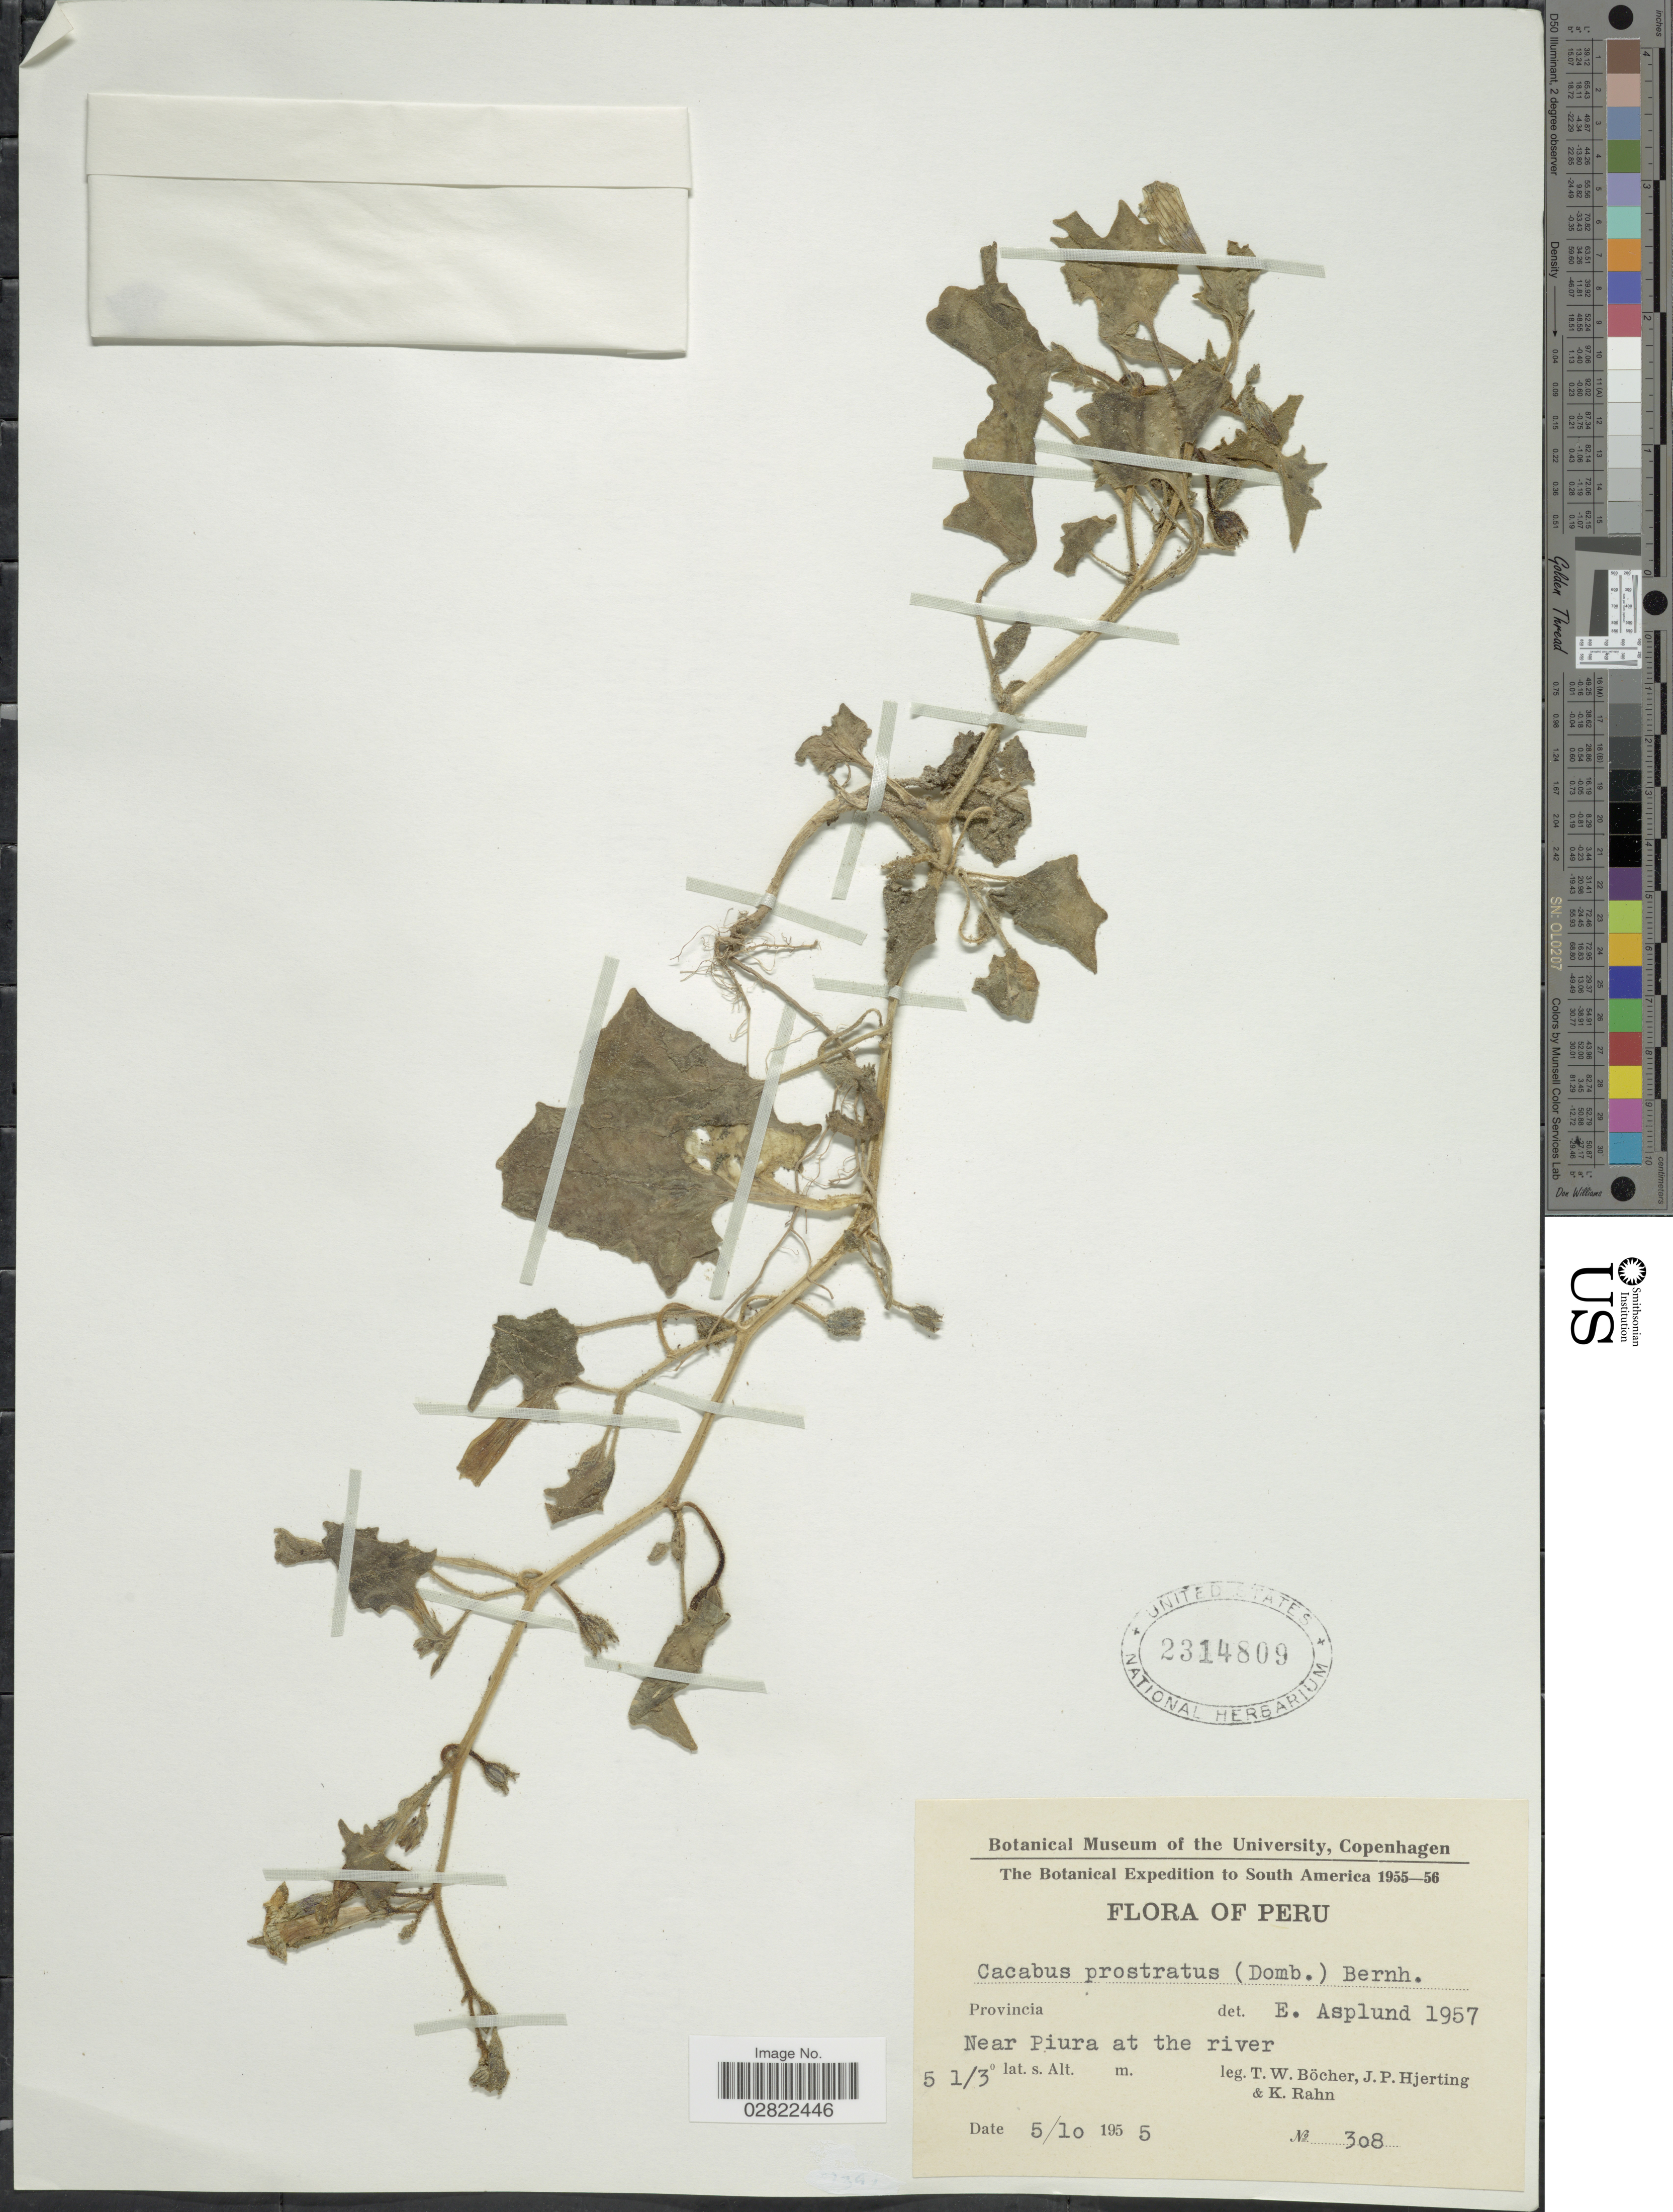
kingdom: Plantae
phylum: Tracheophyta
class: Magnoliopsida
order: Solanales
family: Solanaceae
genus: Exodeconus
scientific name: Exodeconus prostratus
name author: (L'Hér.) Raf.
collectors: T. Böcher, J. P. Hjerting & K. Rahn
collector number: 308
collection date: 1955-10-05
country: Peru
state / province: Piura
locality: Near Piura at the river.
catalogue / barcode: US 2314809